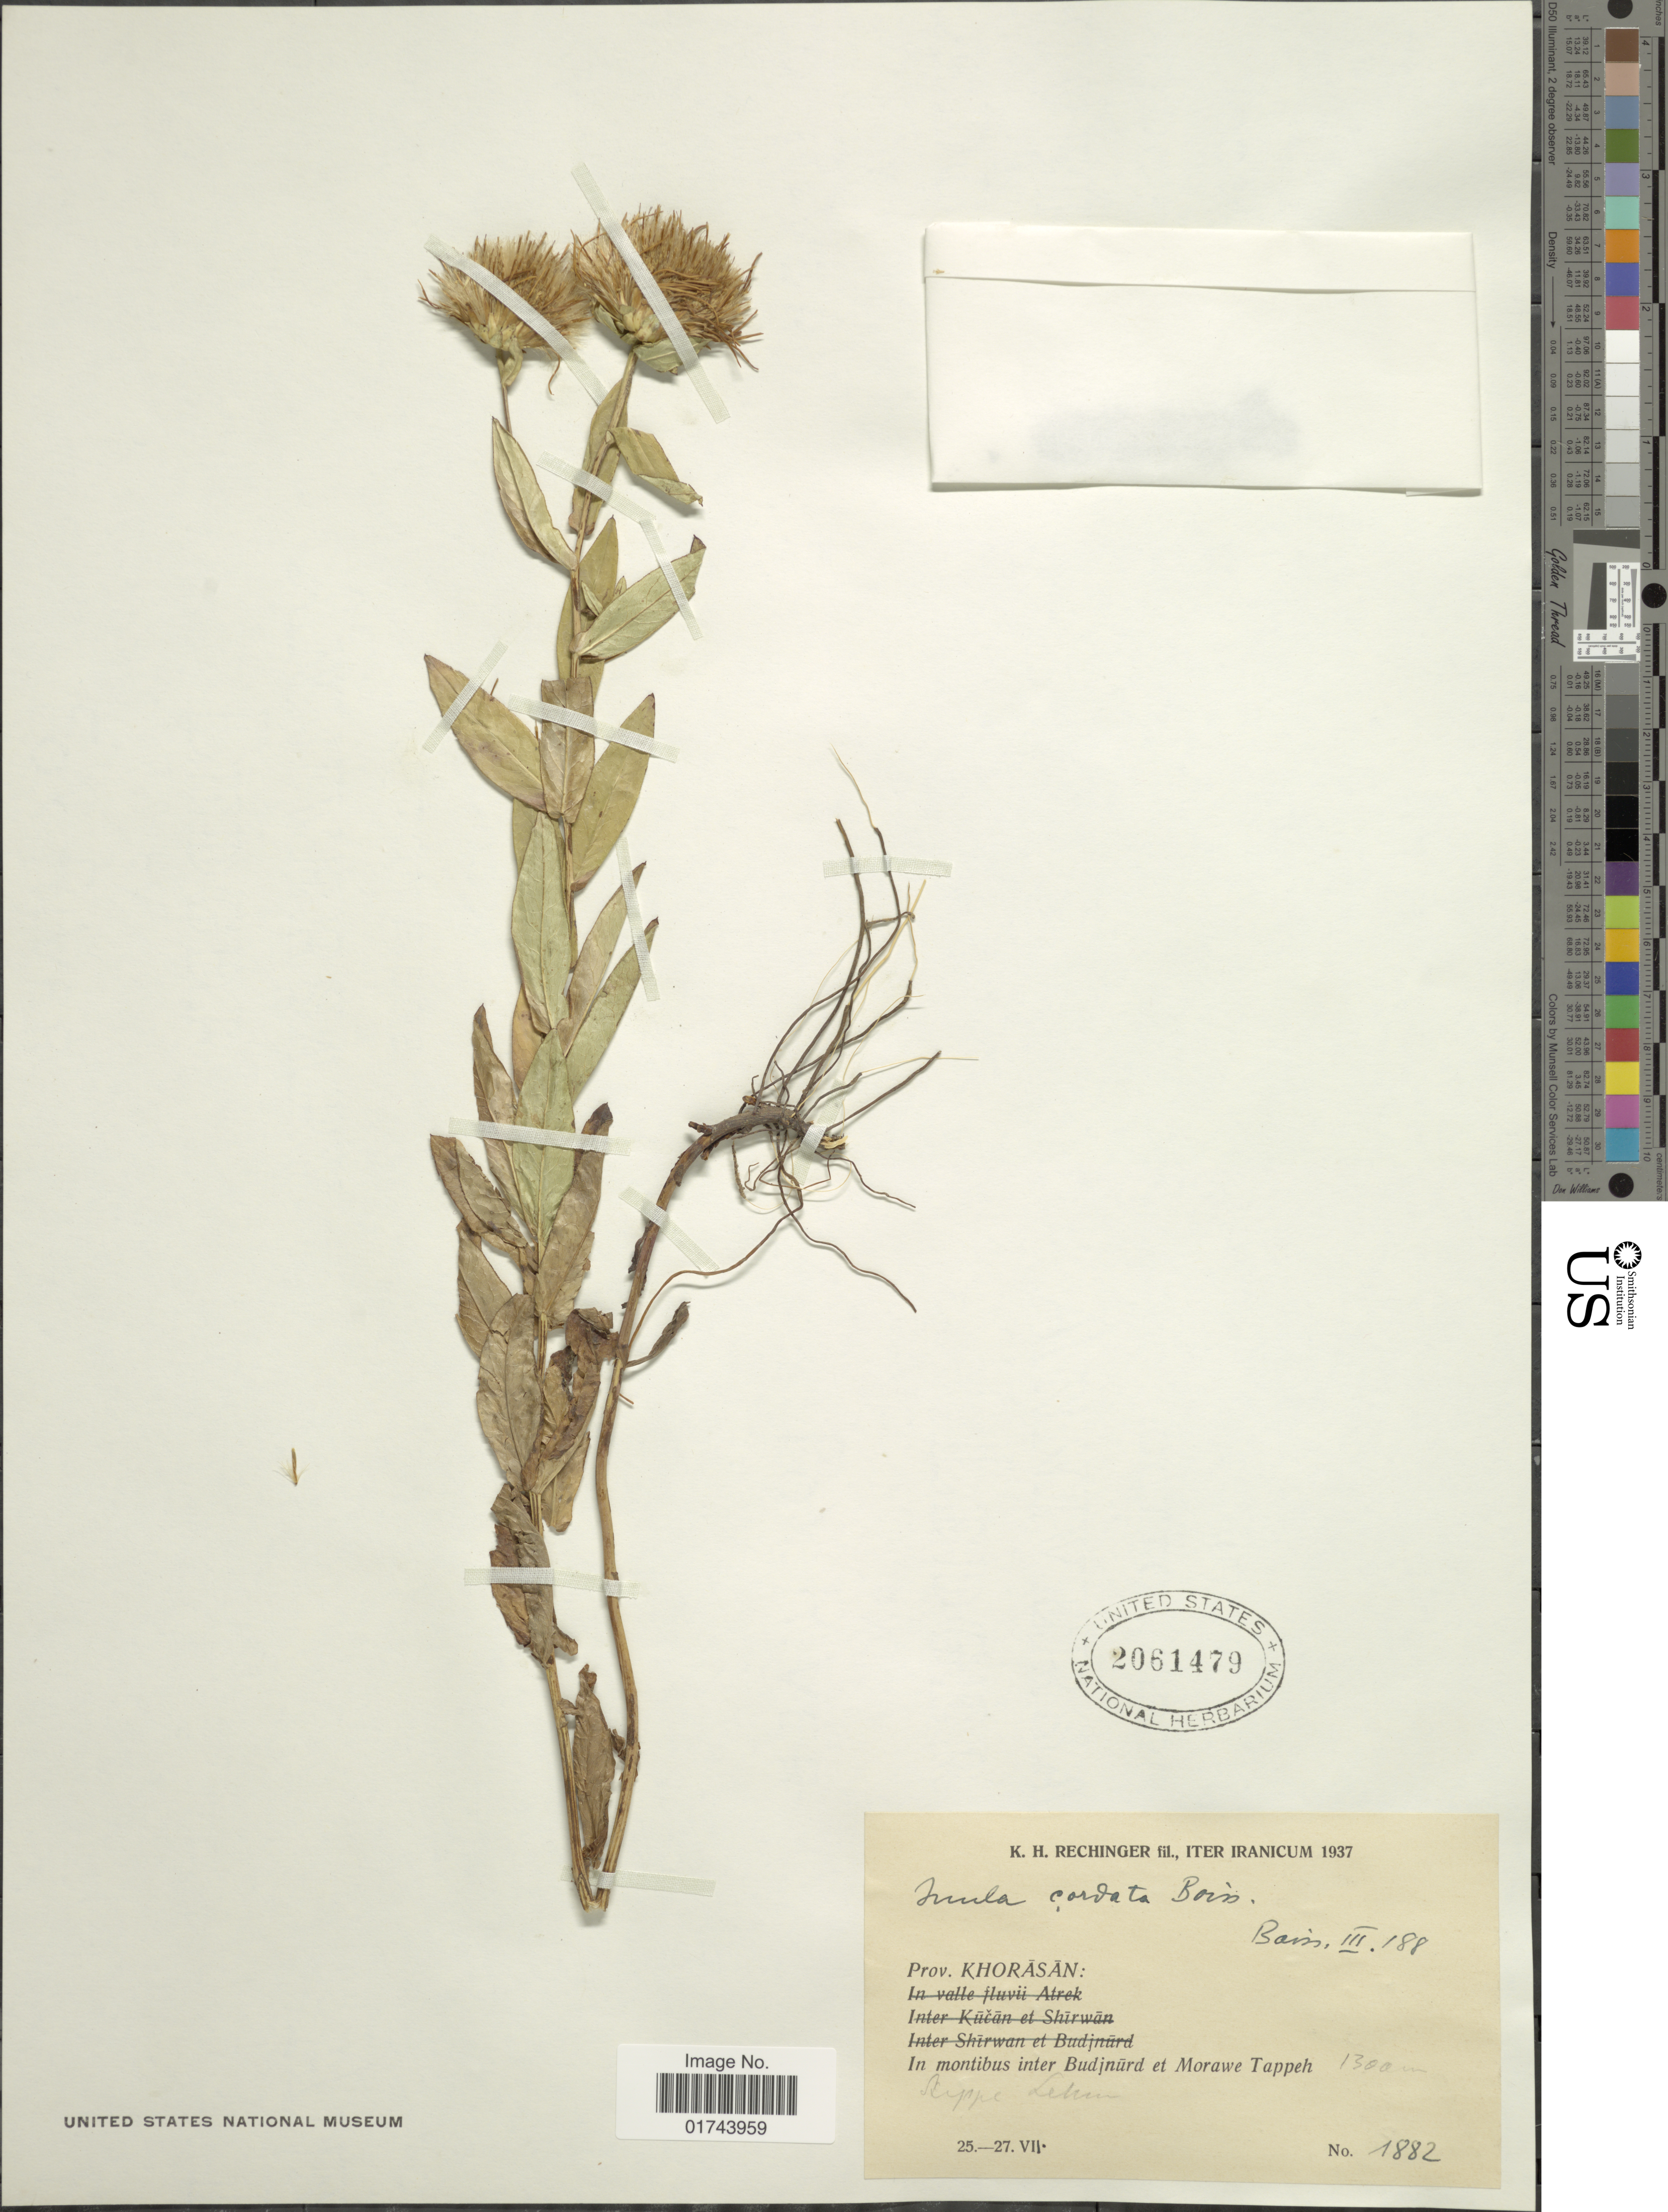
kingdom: Plantae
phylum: Tracheophyta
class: Magnoliopsida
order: Asterales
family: Asteraceae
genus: Inula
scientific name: Inula cordata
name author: Boiss.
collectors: K. H. Rechinger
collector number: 1882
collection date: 1937-07-25/1937-07-27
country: Iran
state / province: Khorasan [obsolete]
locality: In montibus inter Budjnurd et Morawe Tappeh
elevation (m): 1300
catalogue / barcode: US 2061479